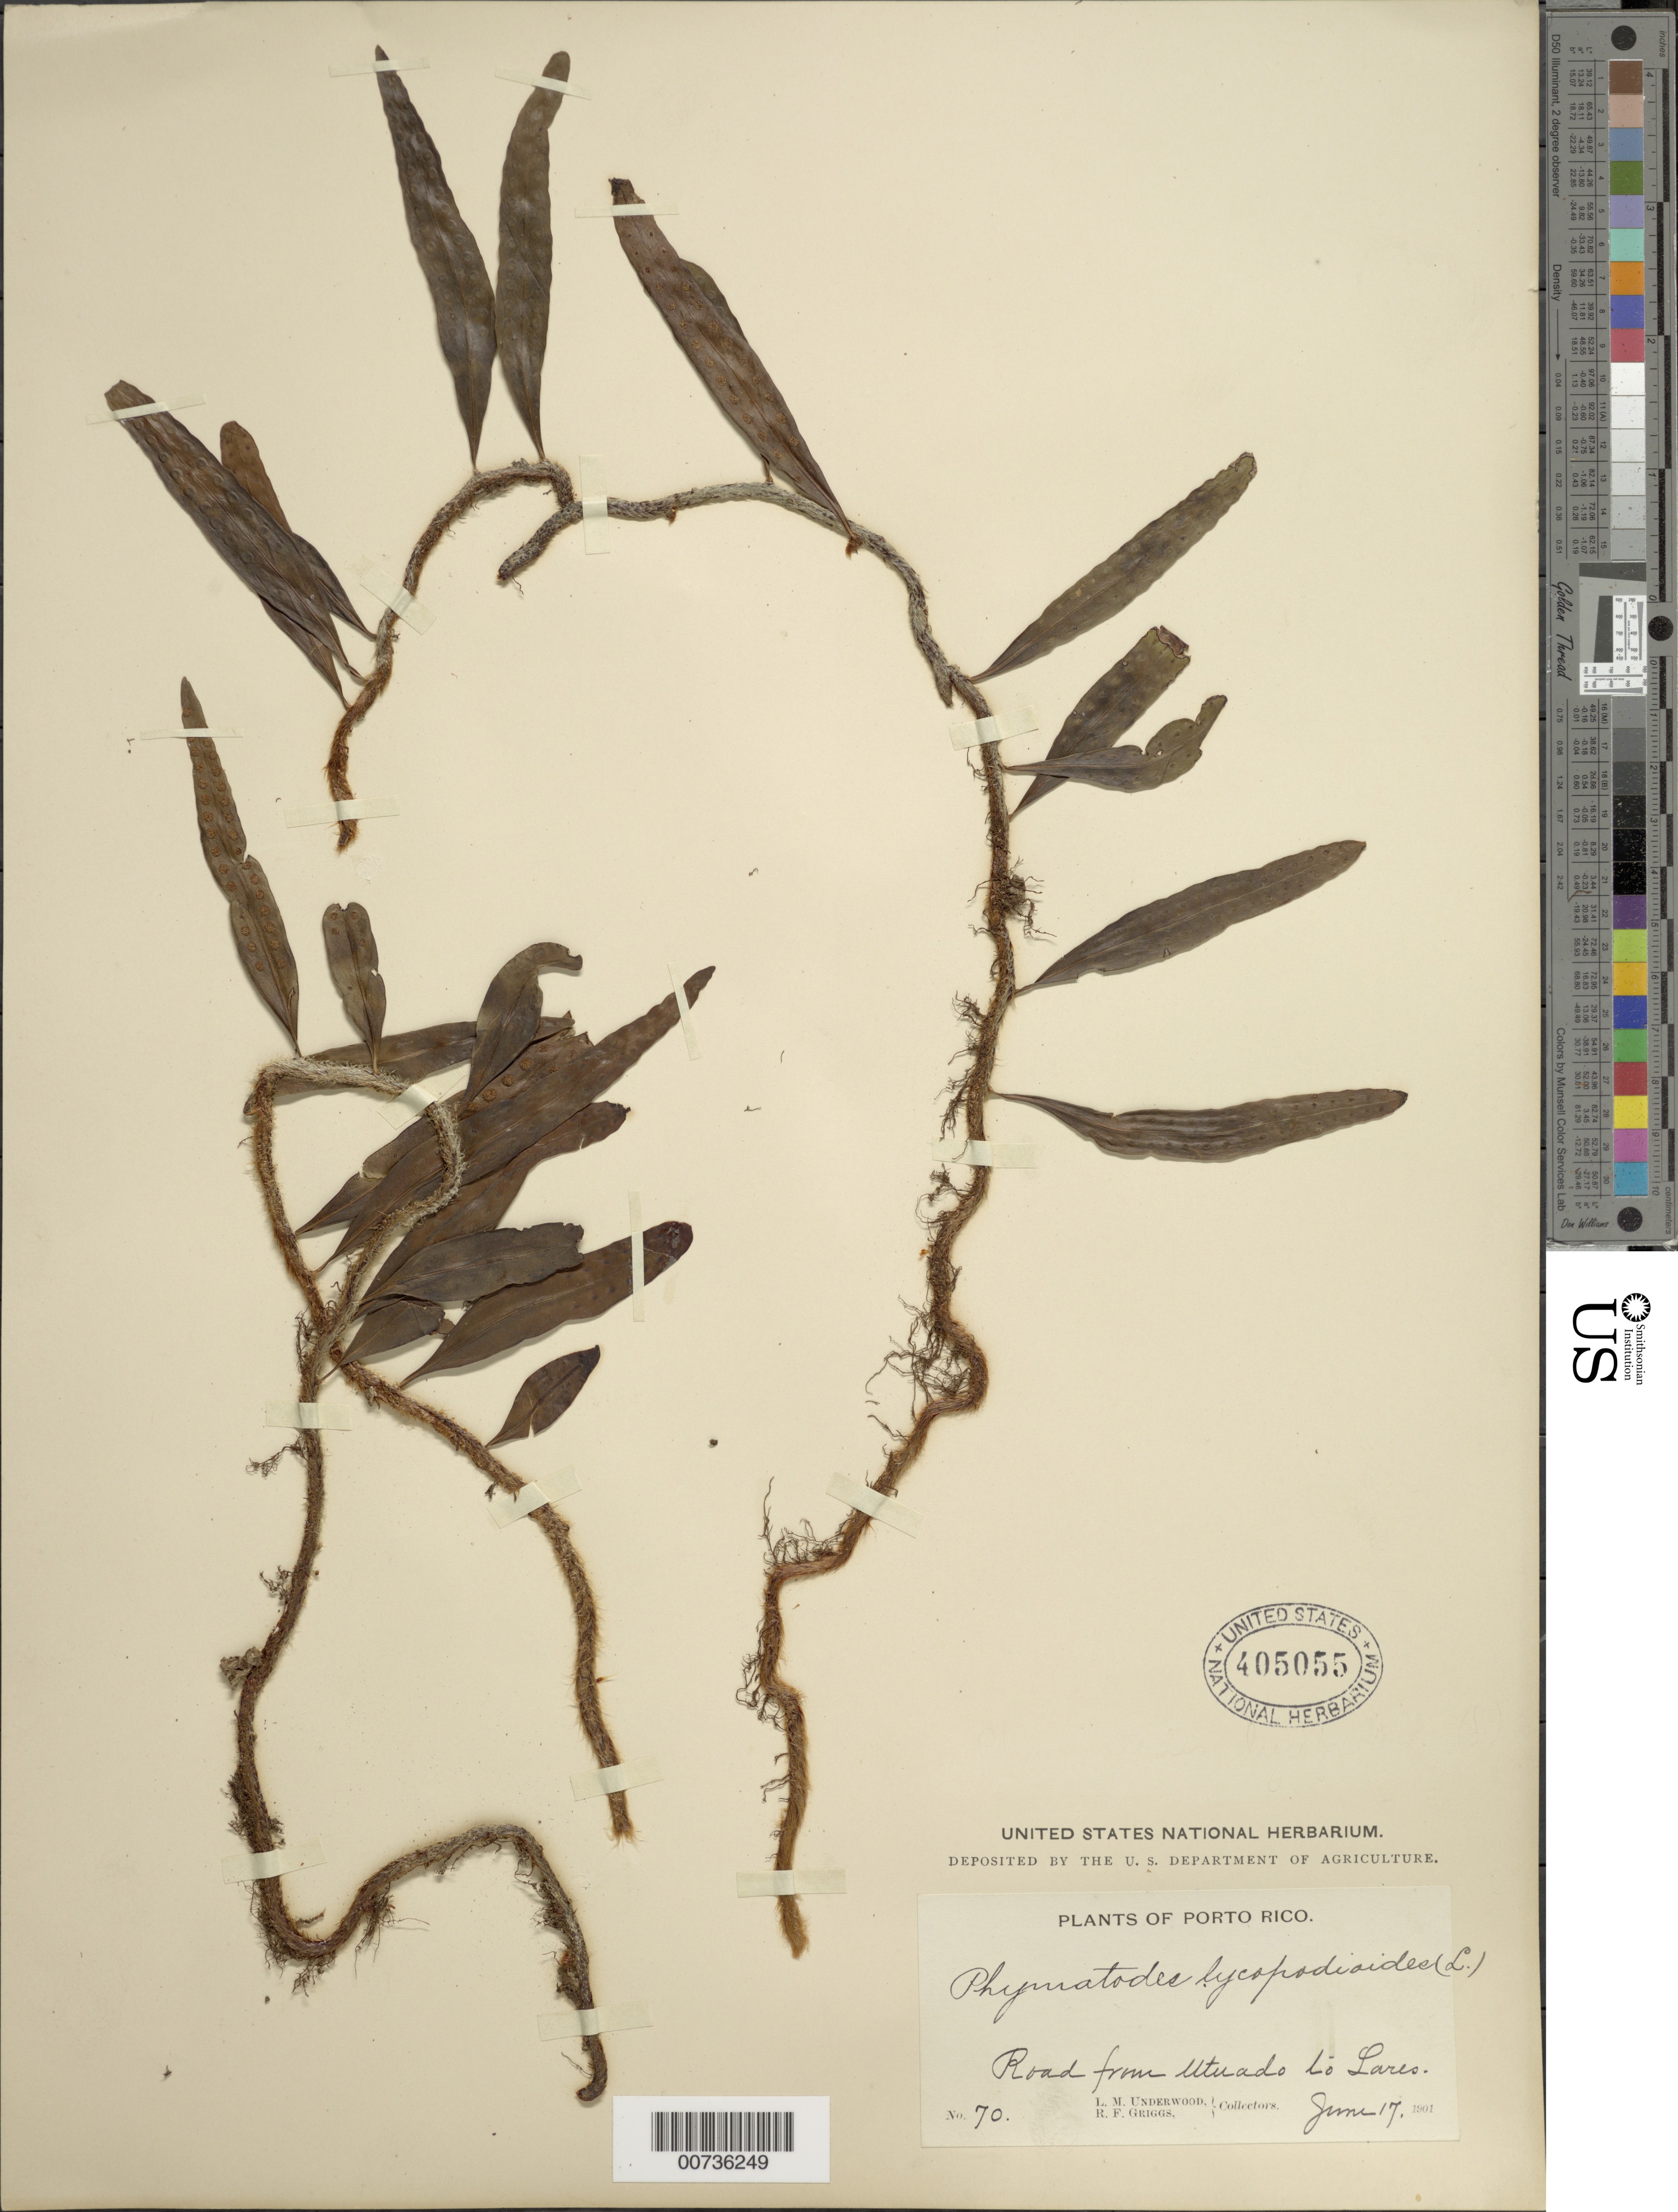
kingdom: Plantae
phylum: Tracheophyta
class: Polypodiopsida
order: Polypodiales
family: Polypodiaceae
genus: Microgramma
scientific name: Microgramma lycopodioides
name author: (L.) Copel.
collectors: L. M. Underwood & R. F. Griggs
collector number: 70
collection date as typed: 17 Jun 1901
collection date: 1901-06-17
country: Puerto Rico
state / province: Utuado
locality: Road from Utuado to Lares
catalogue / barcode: US 405055